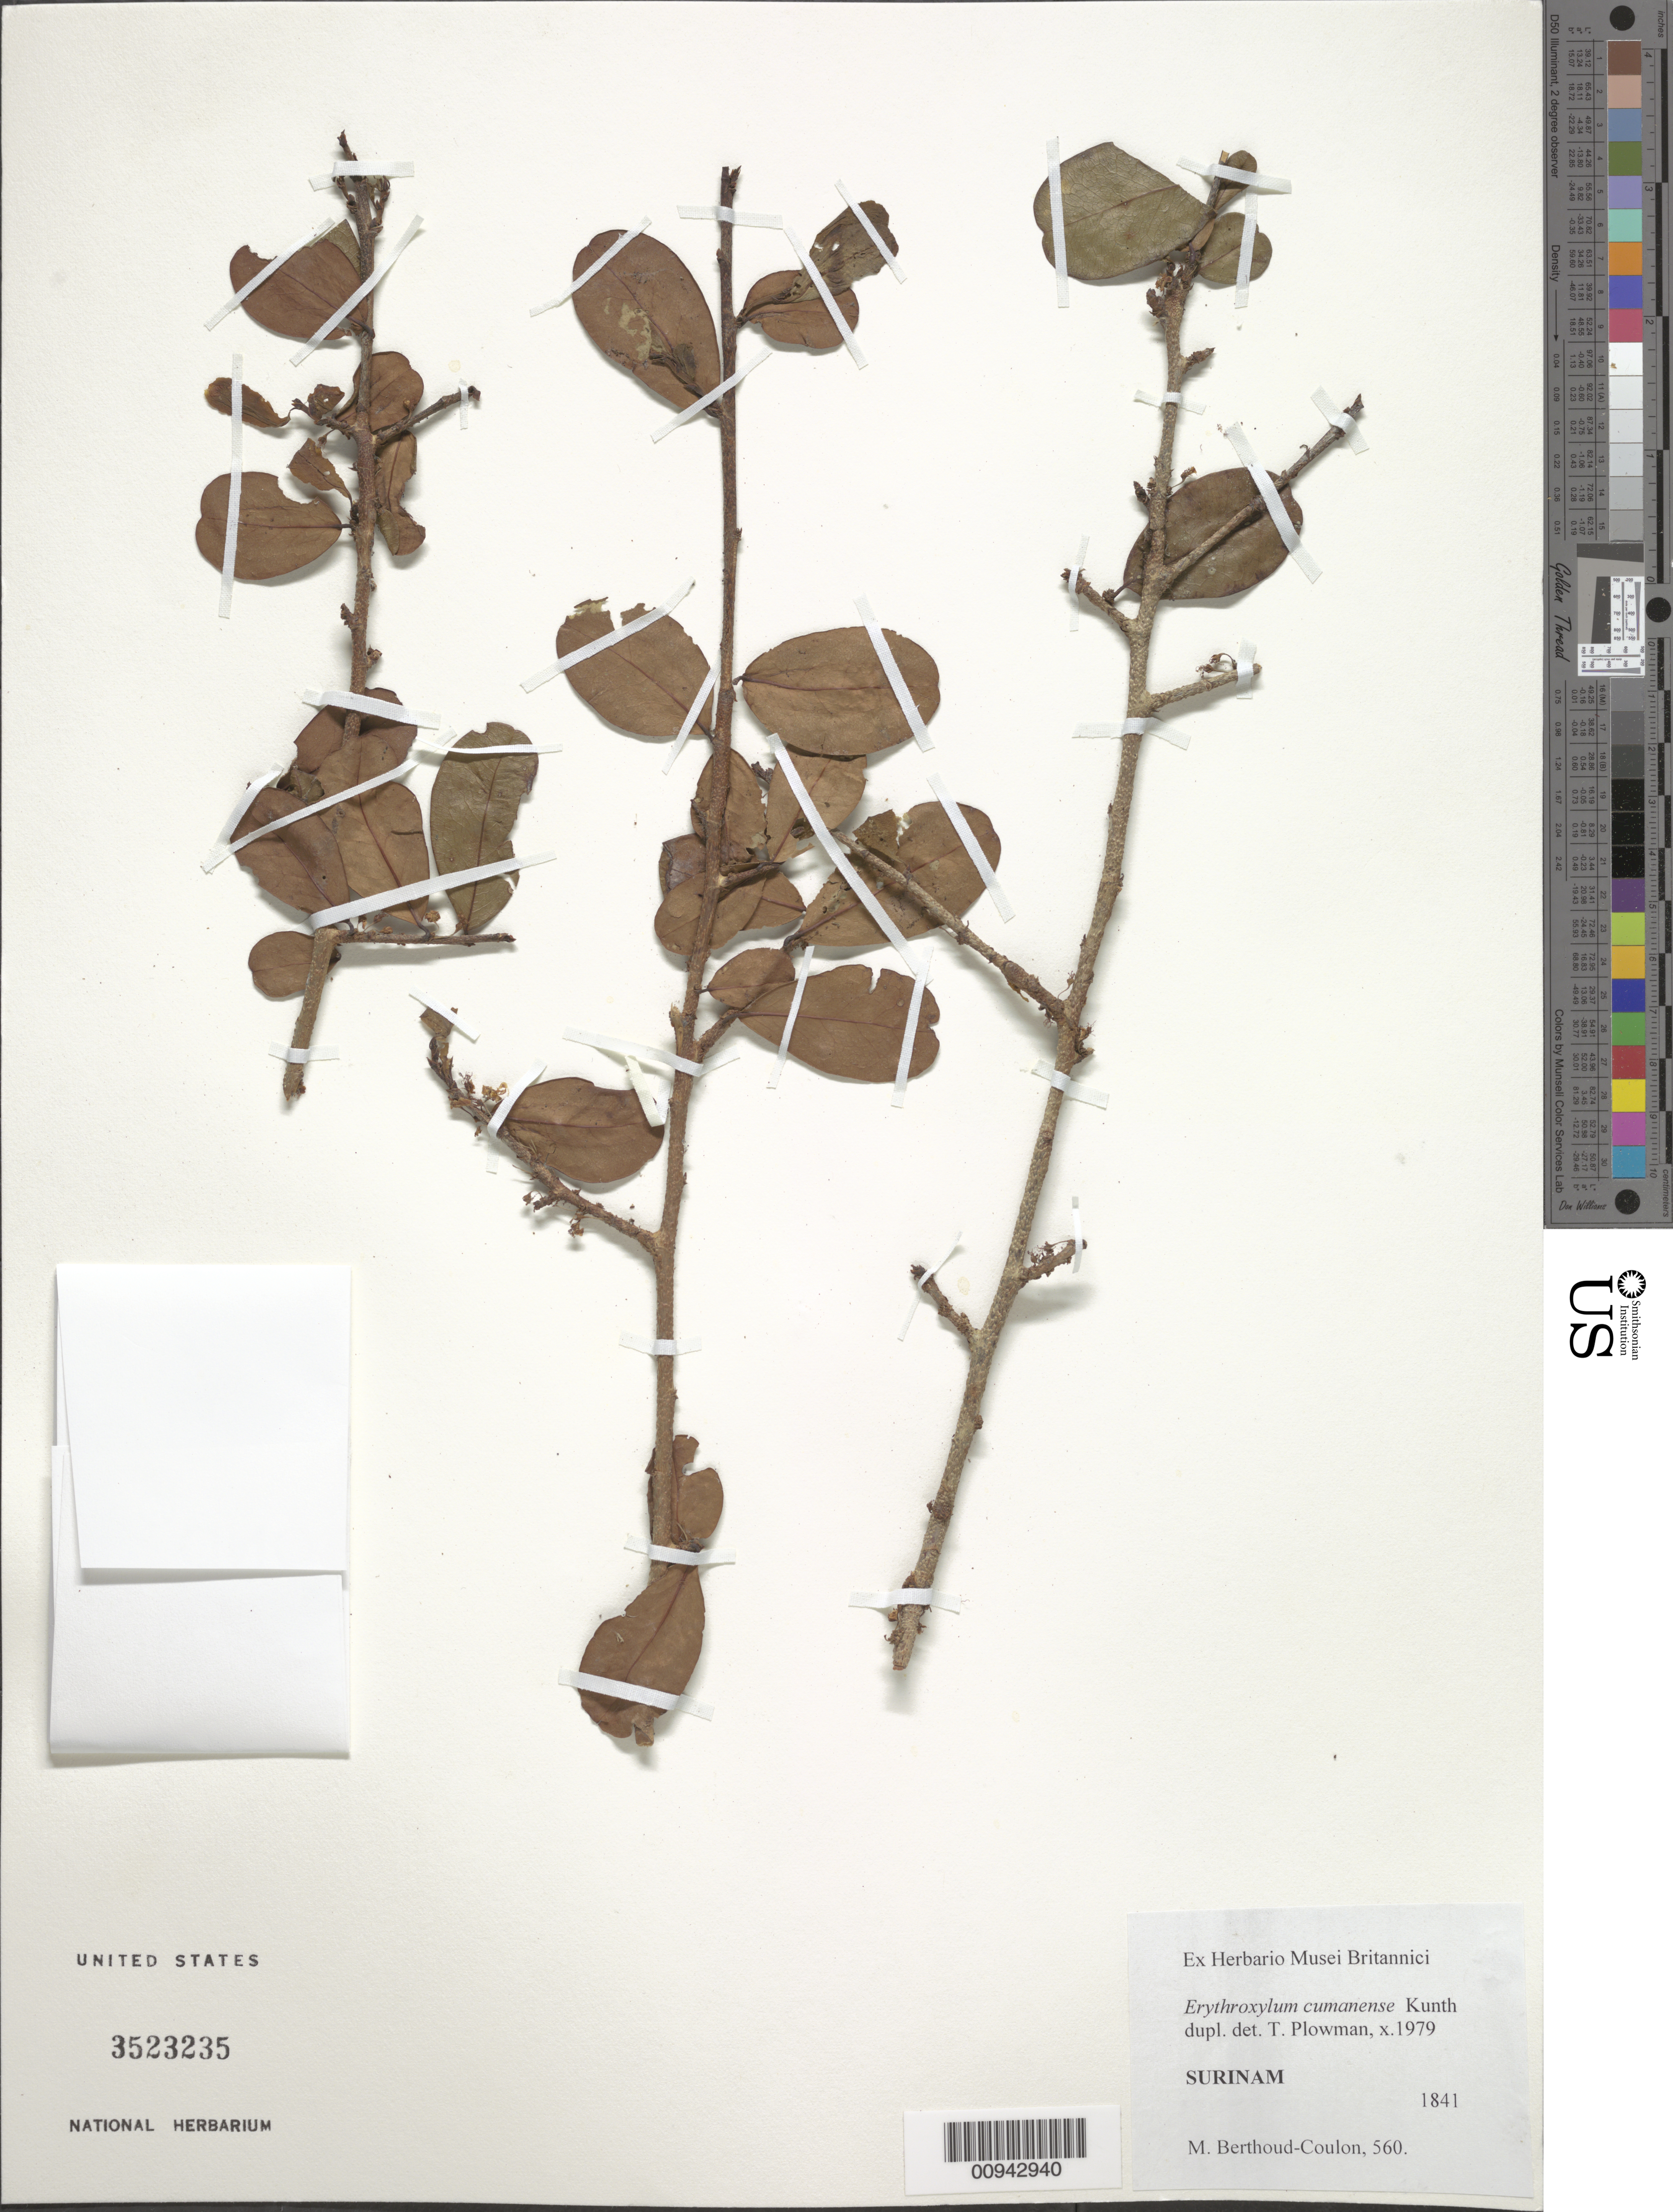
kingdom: Plantae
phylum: Tracheophyta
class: Magnoliopsida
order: Malpighiales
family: Erythroxylaceae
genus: Erythroxylum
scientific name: Erythroxylum cumanense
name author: Kunth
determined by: Plowman, Timothy C.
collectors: C. Berthoud-Coulon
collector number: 560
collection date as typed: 1841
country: Suriname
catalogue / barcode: US 3523235